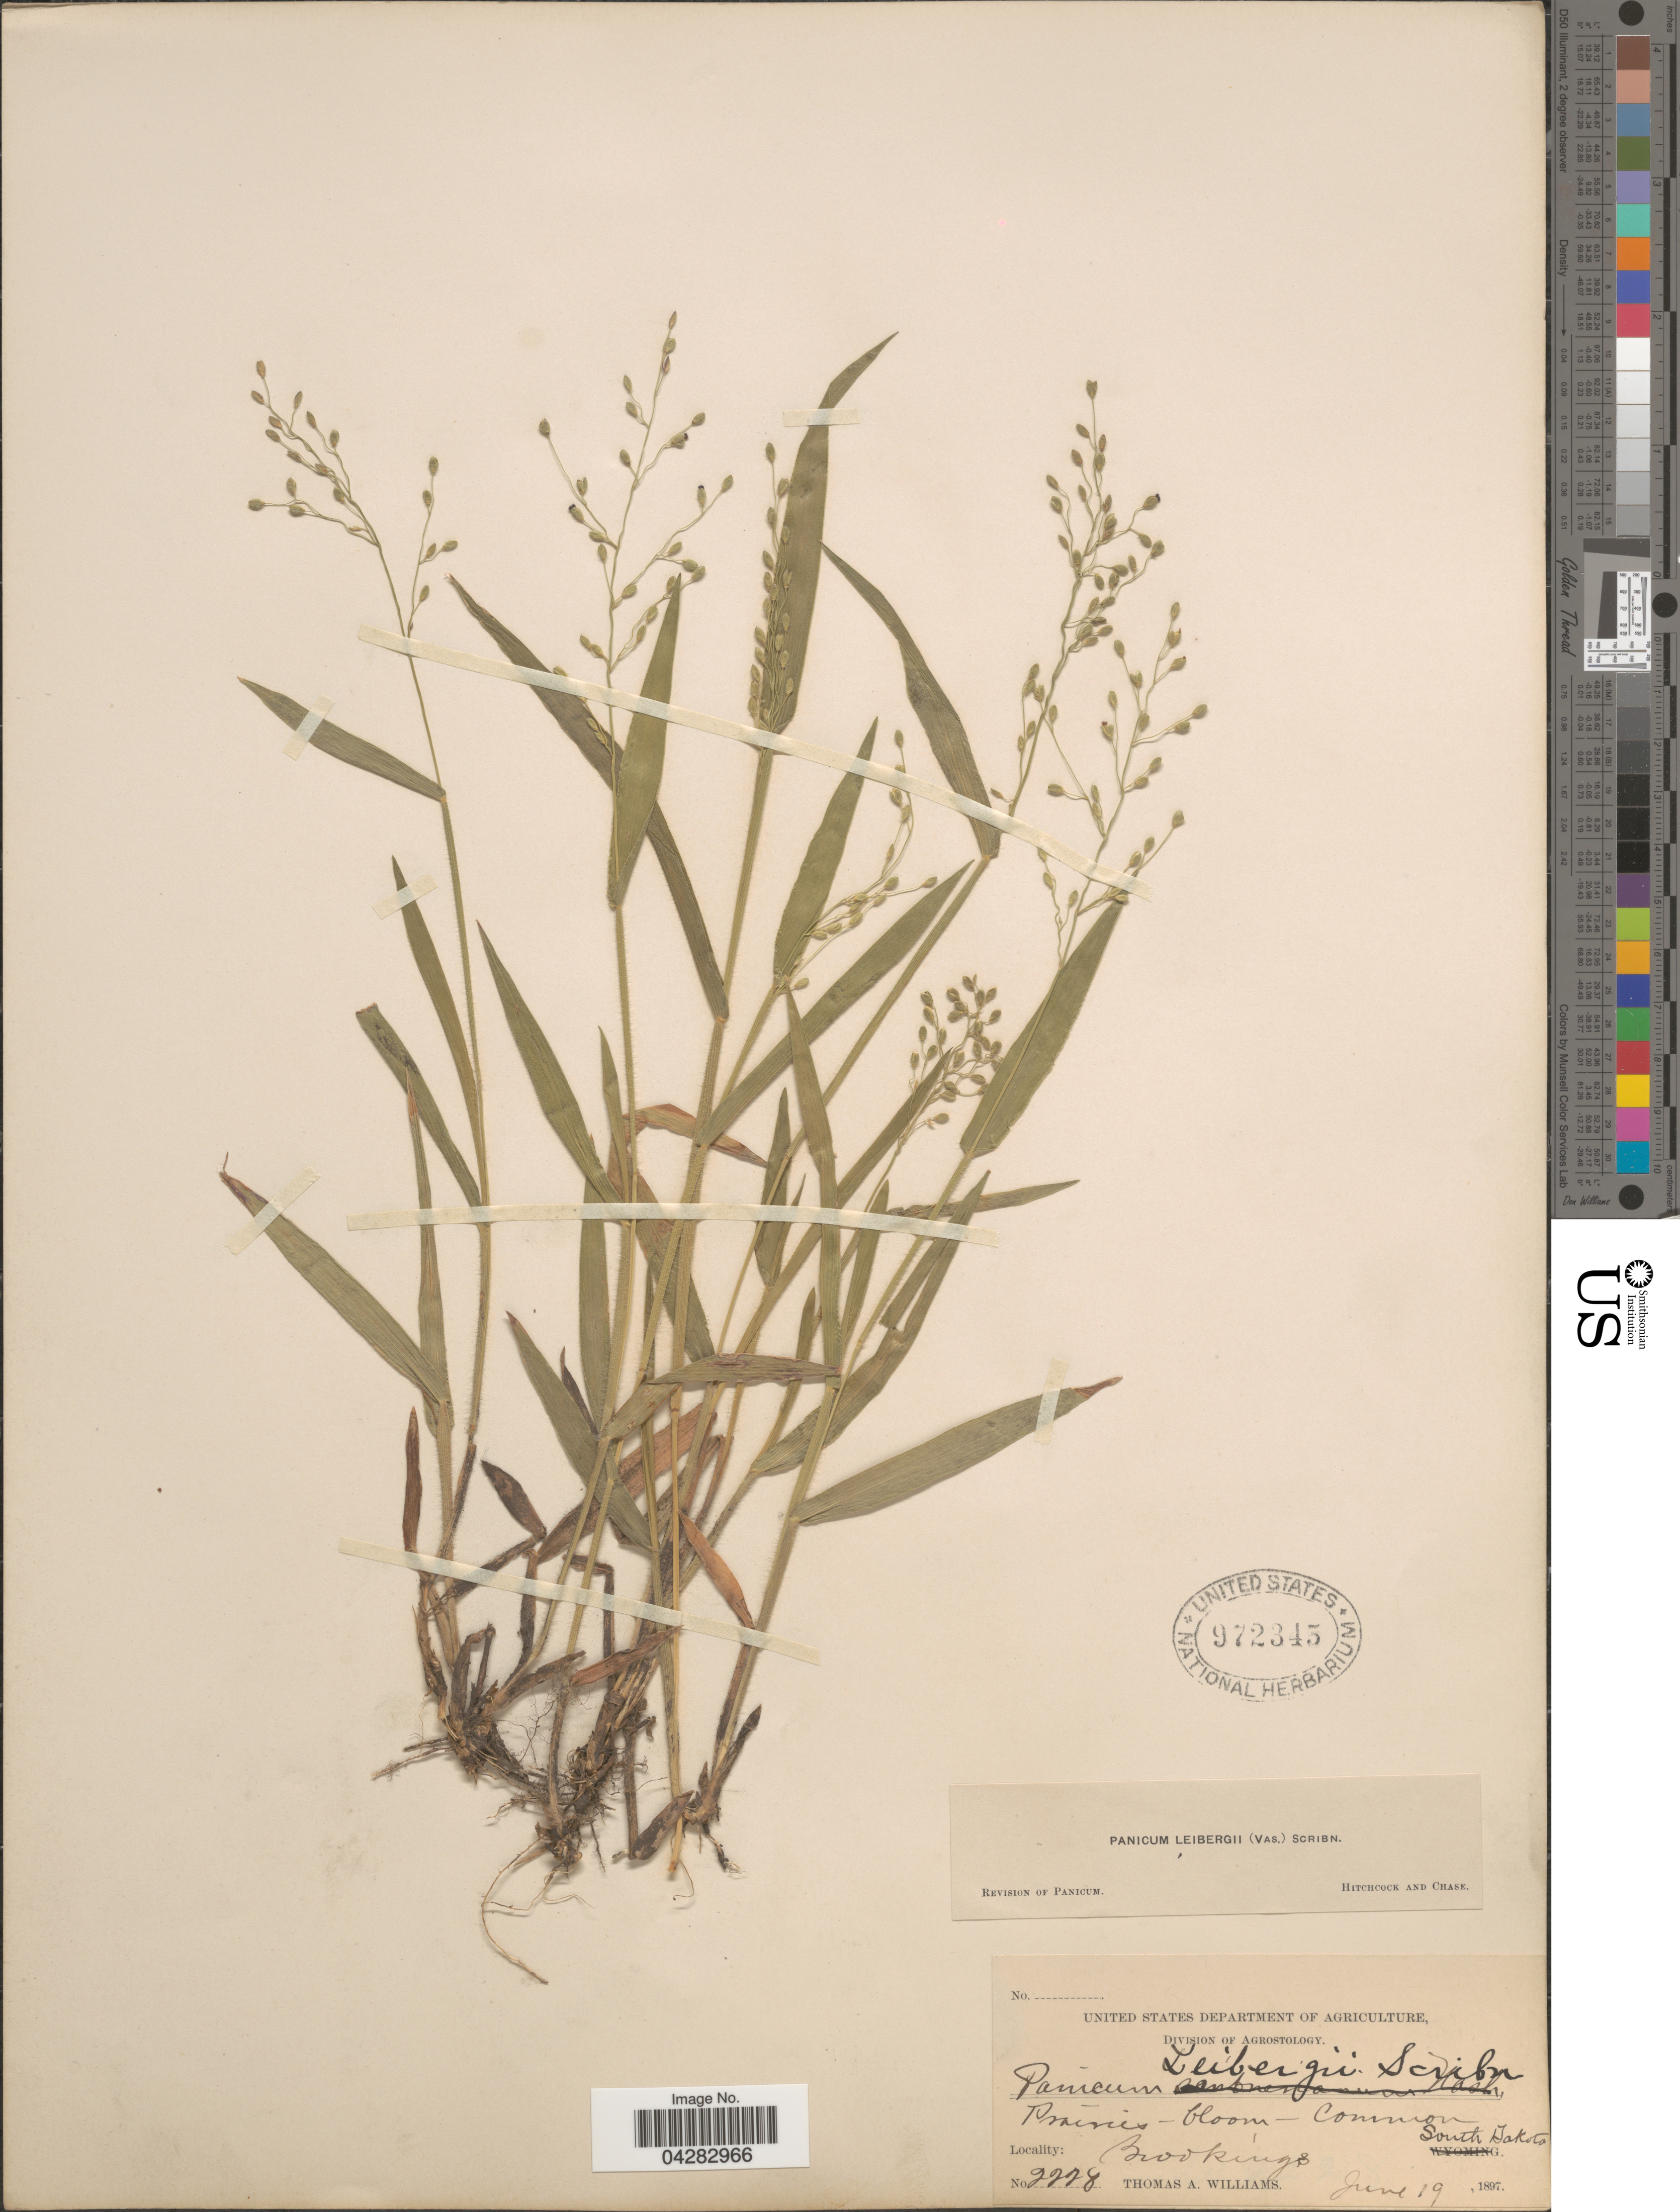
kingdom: Plantae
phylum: Tracheophyta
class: Liliopsida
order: Poales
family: Poaceae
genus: Dichanthelium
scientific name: Dichanthelium leibergii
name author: (Vasey) Gould & C.A. Clark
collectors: T. A. Williams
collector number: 2228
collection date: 1897-06-19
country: United States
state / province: South Dakota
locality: Brookings.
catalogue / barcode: US 972345